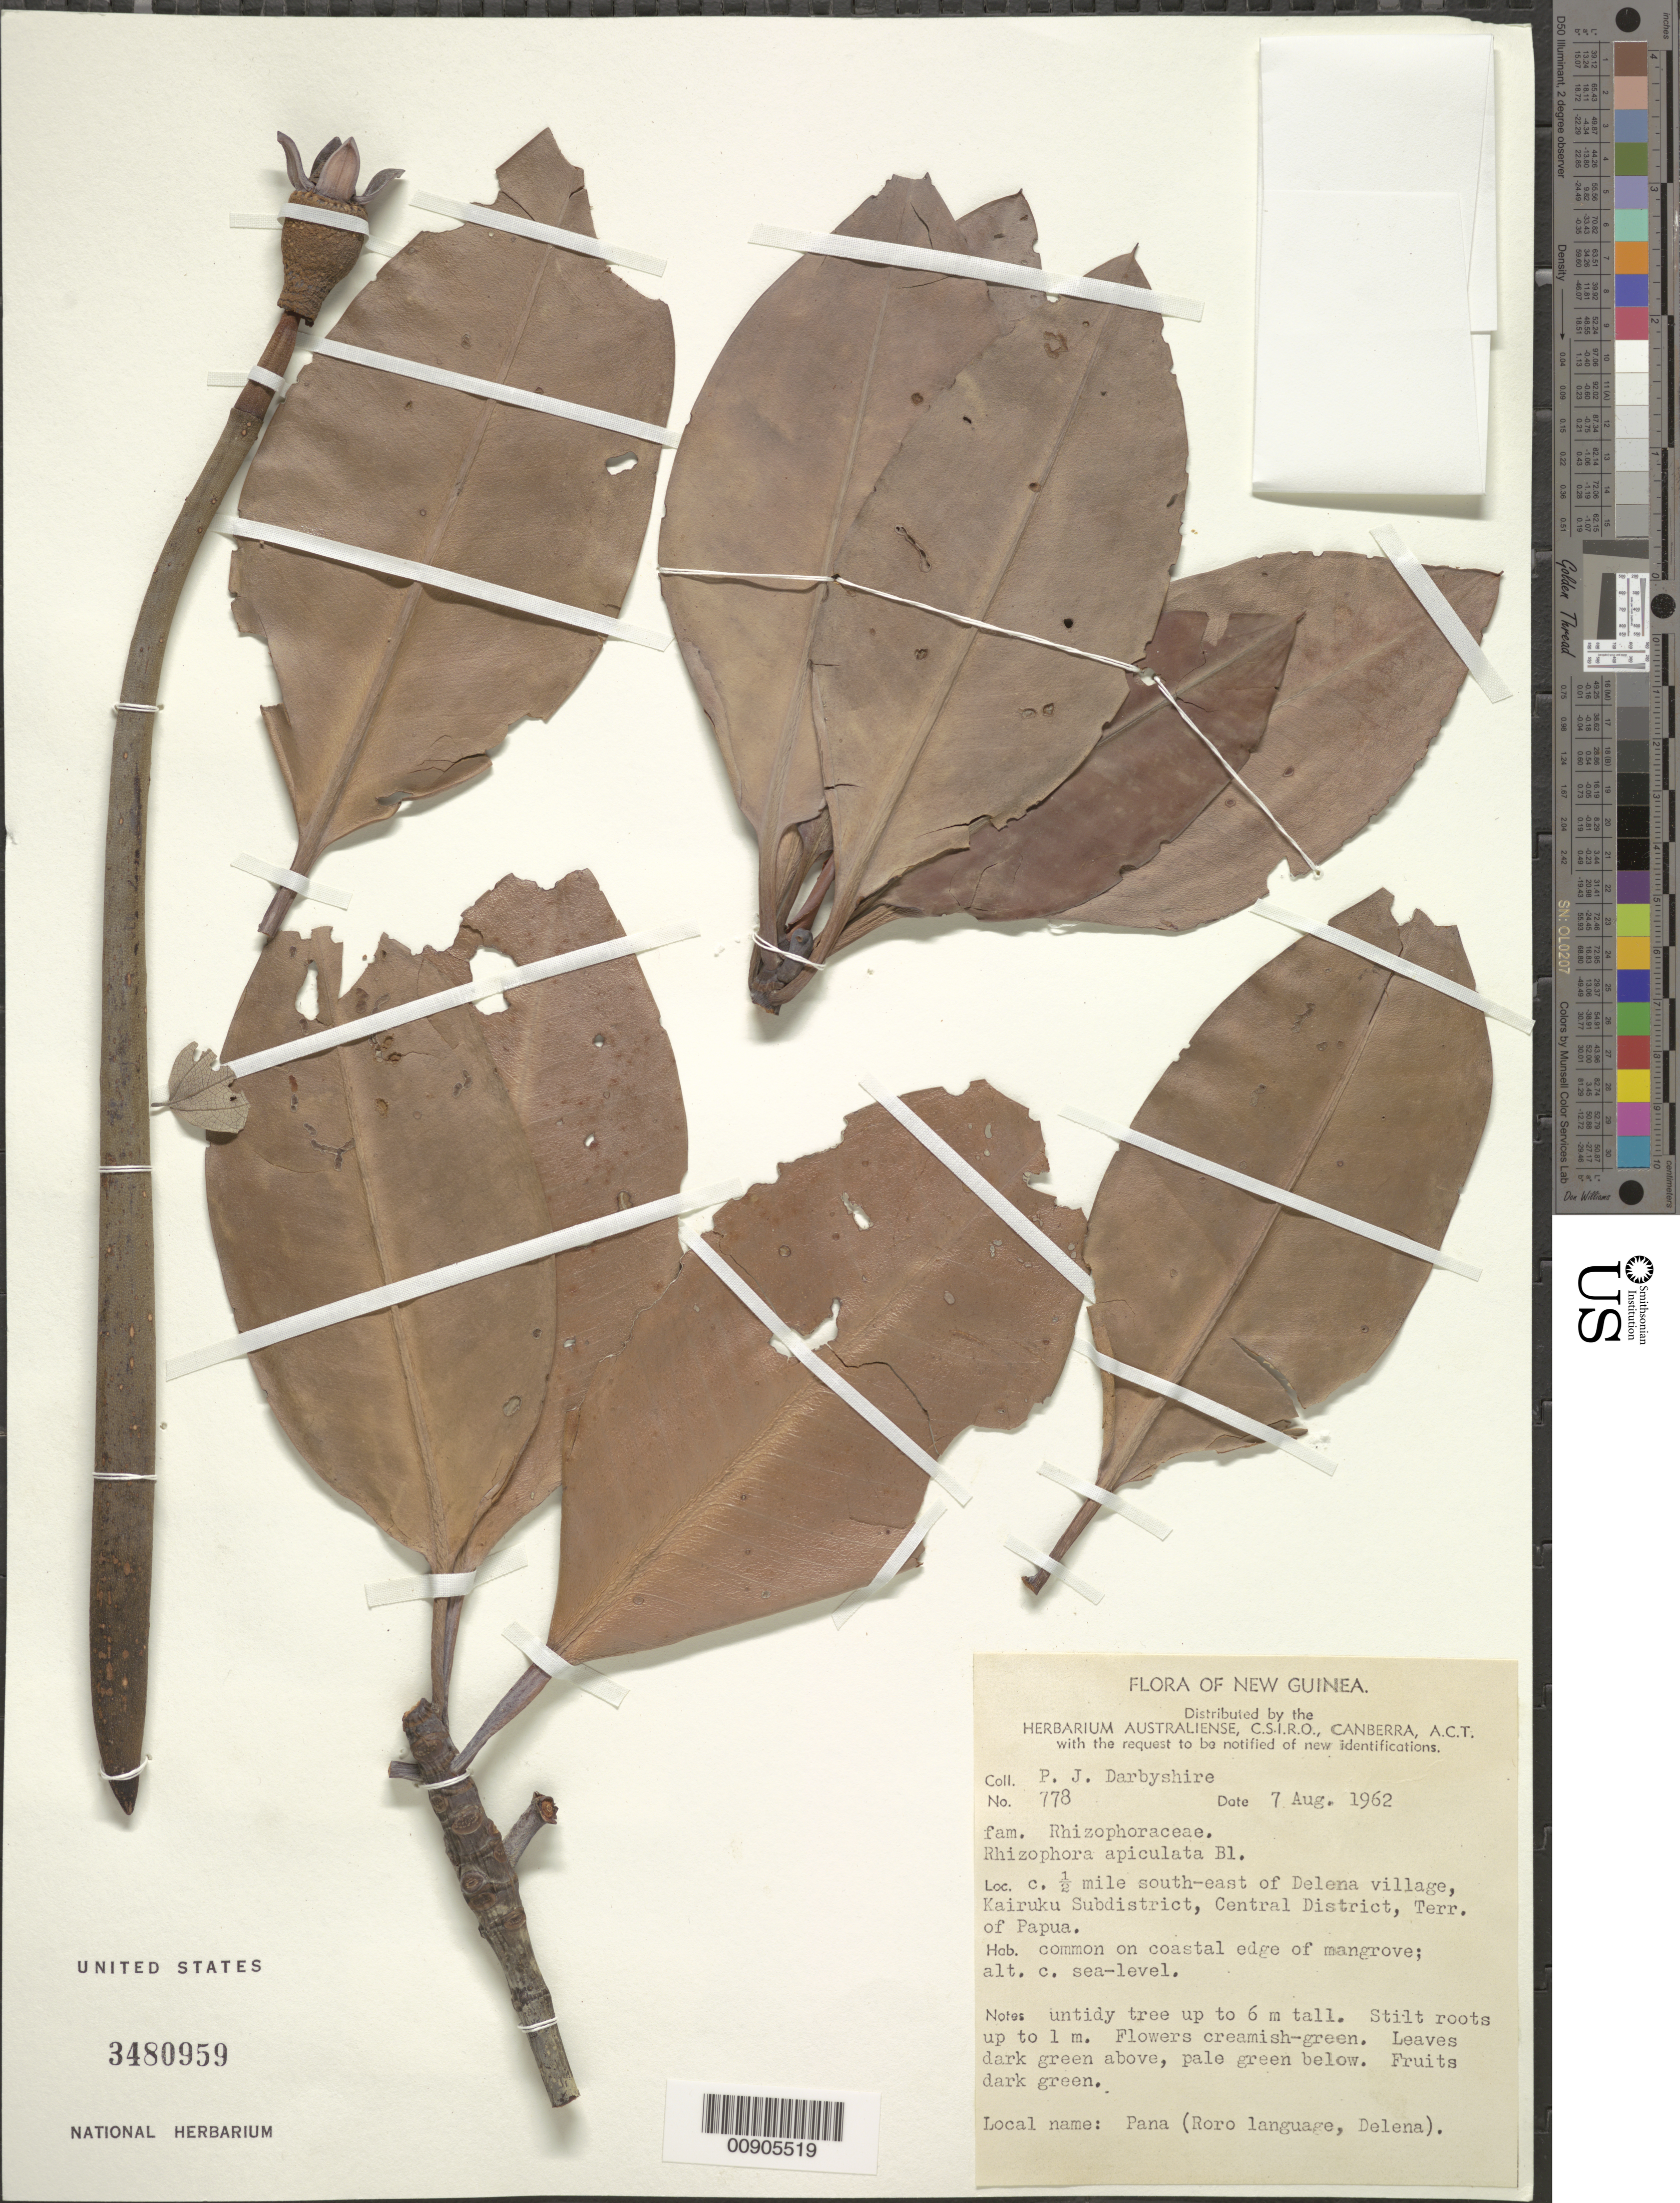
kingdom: Plantae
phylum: Tracheophyta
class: Magnoliopsida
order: Malpighiales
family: Rhizophoraceae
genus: Rhizophora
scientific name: Rhizophora apiculata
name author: Blume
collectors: P. Darbyshire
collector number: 778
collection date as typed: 07 Aug 1962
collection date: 1962-08-07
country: Indonesia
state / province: Papua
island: New Guinea I.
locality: c. 1/2 mile south-east of Delena village, Kairuke Subdistrict, Central District, Terr. of Paupa. Irian Jaya.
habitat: Common on costal edge of mangrove; alt. c. sea-level.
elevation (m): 0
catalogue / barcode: US 3480959